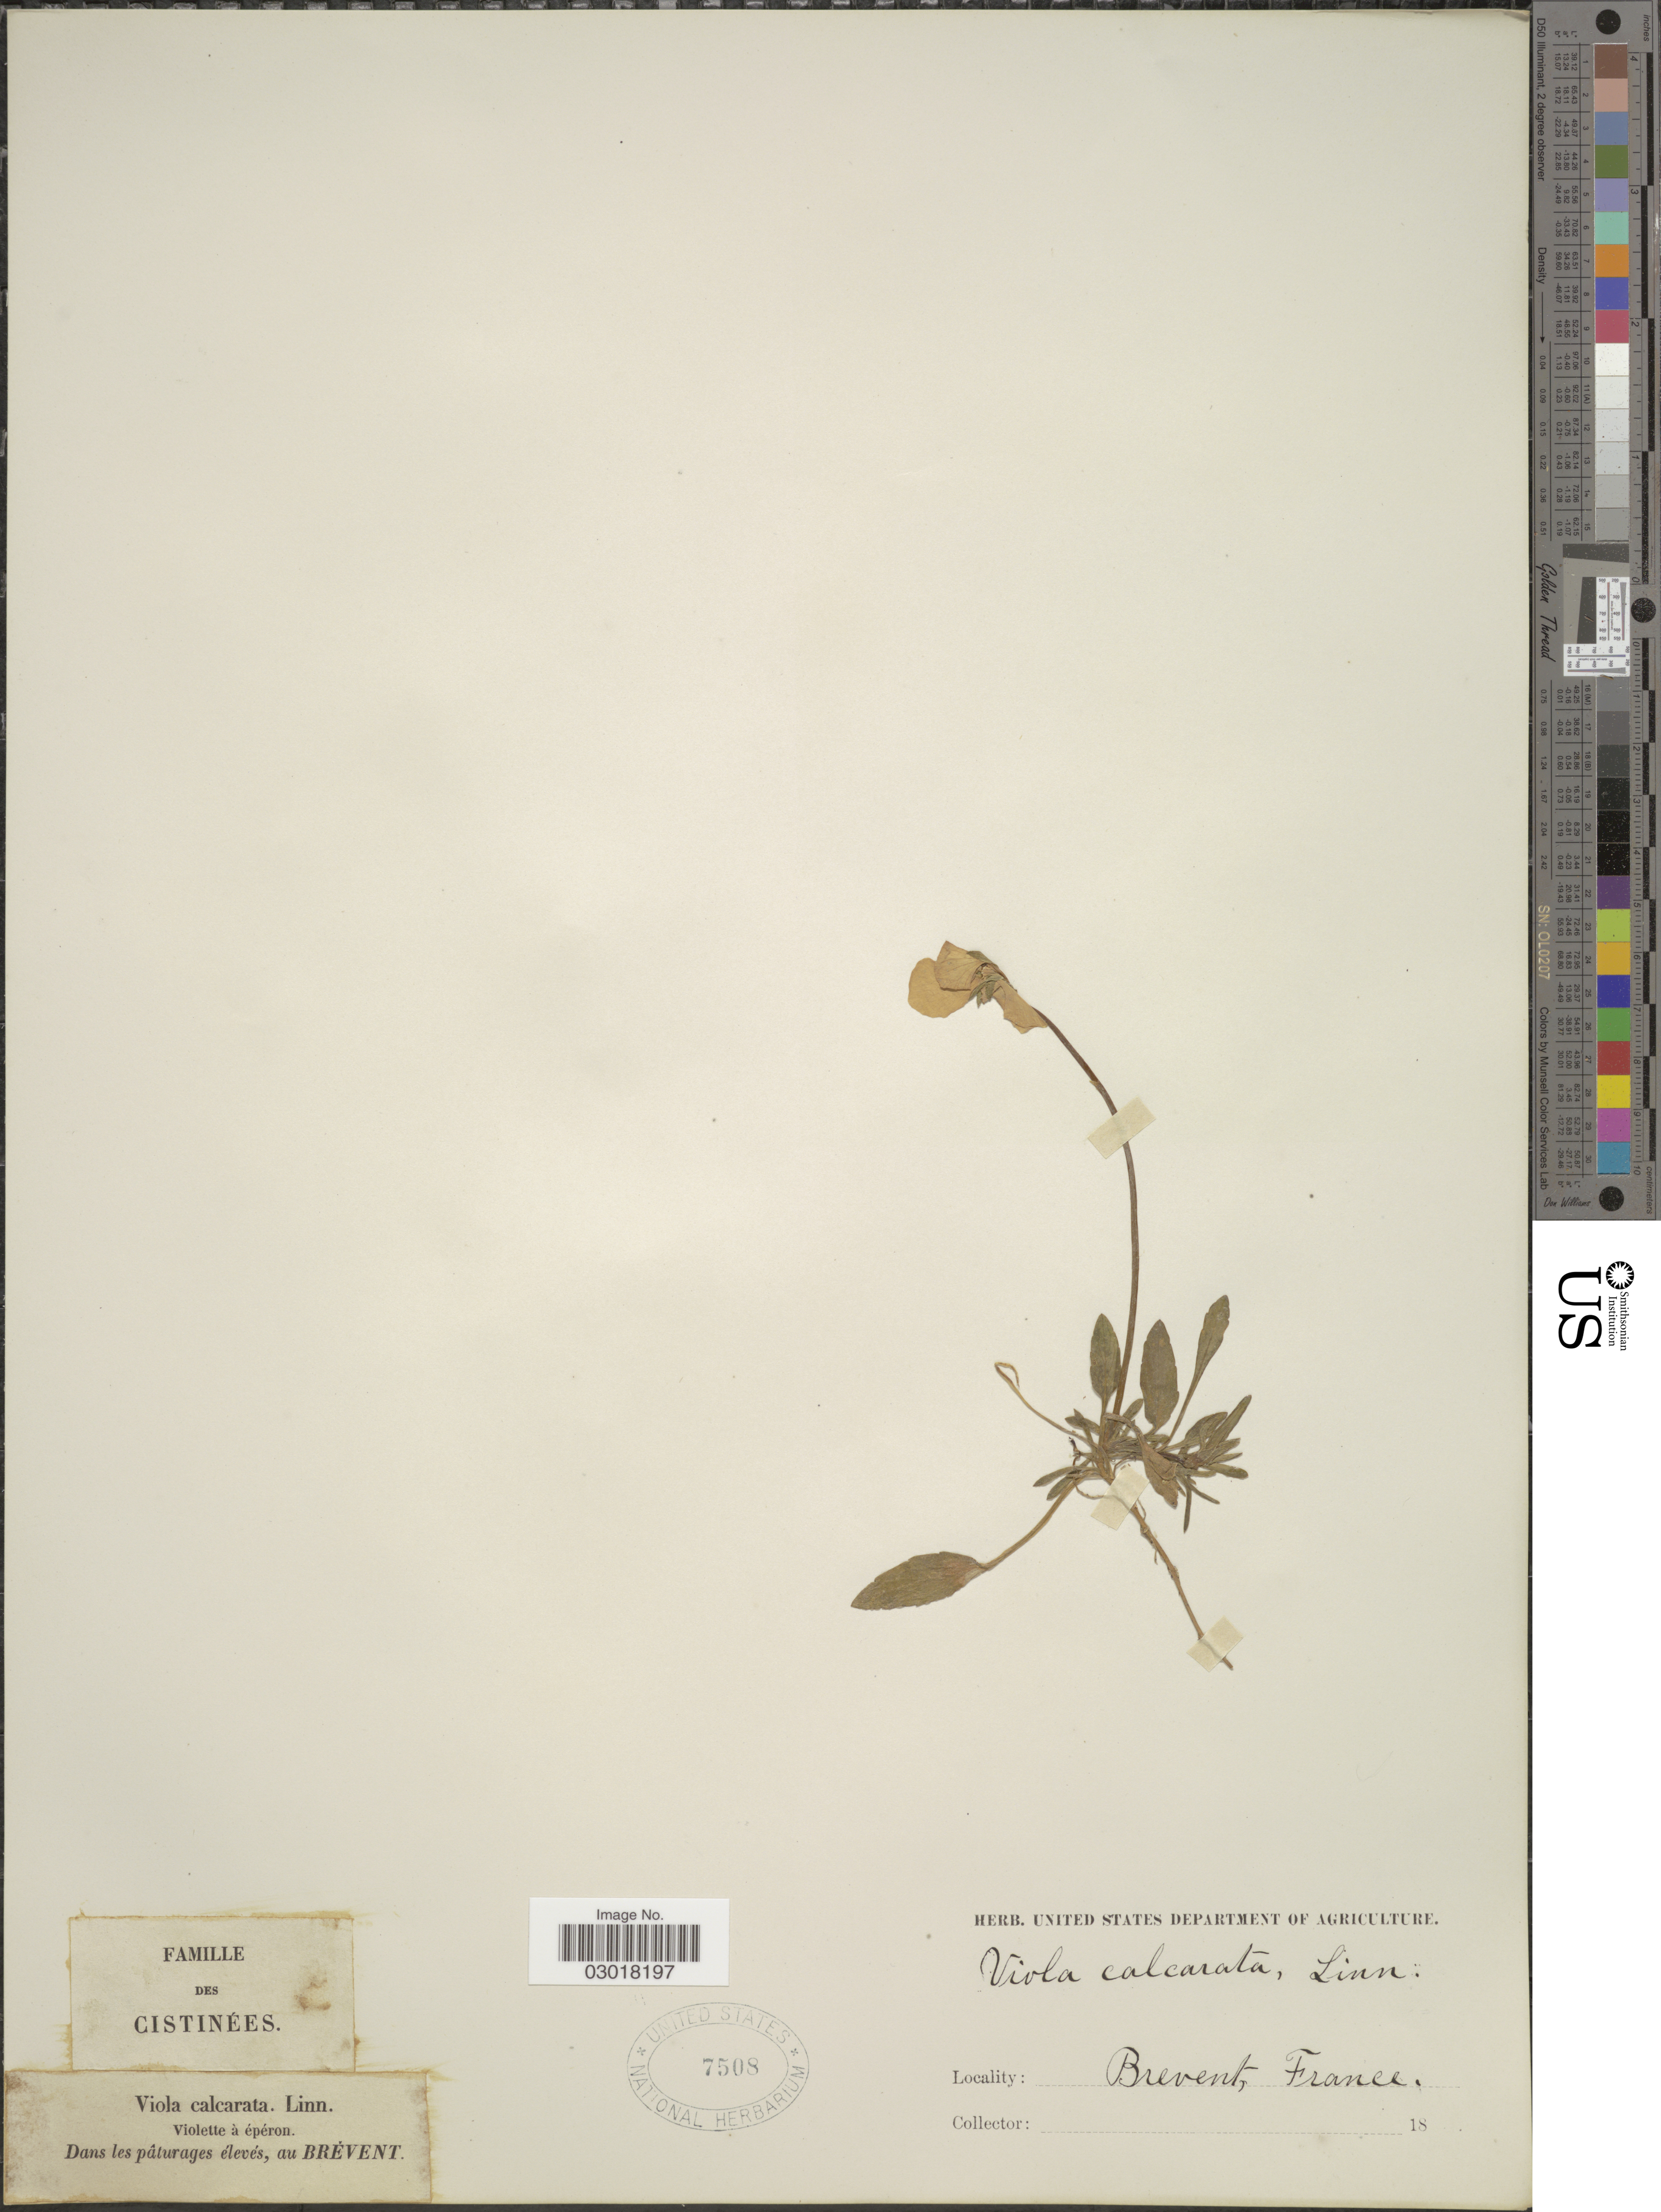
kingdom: Plantae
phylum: Tracheophyta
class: Magnoliopsida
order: Malpighiales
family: Violaceae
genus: Viola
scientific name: Viola calcarata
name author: L.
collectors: ex herb. U. S. Department of Agriculture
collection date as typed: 18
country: France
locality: Dans les pâturages, au Brevent.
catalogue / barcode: US 7508